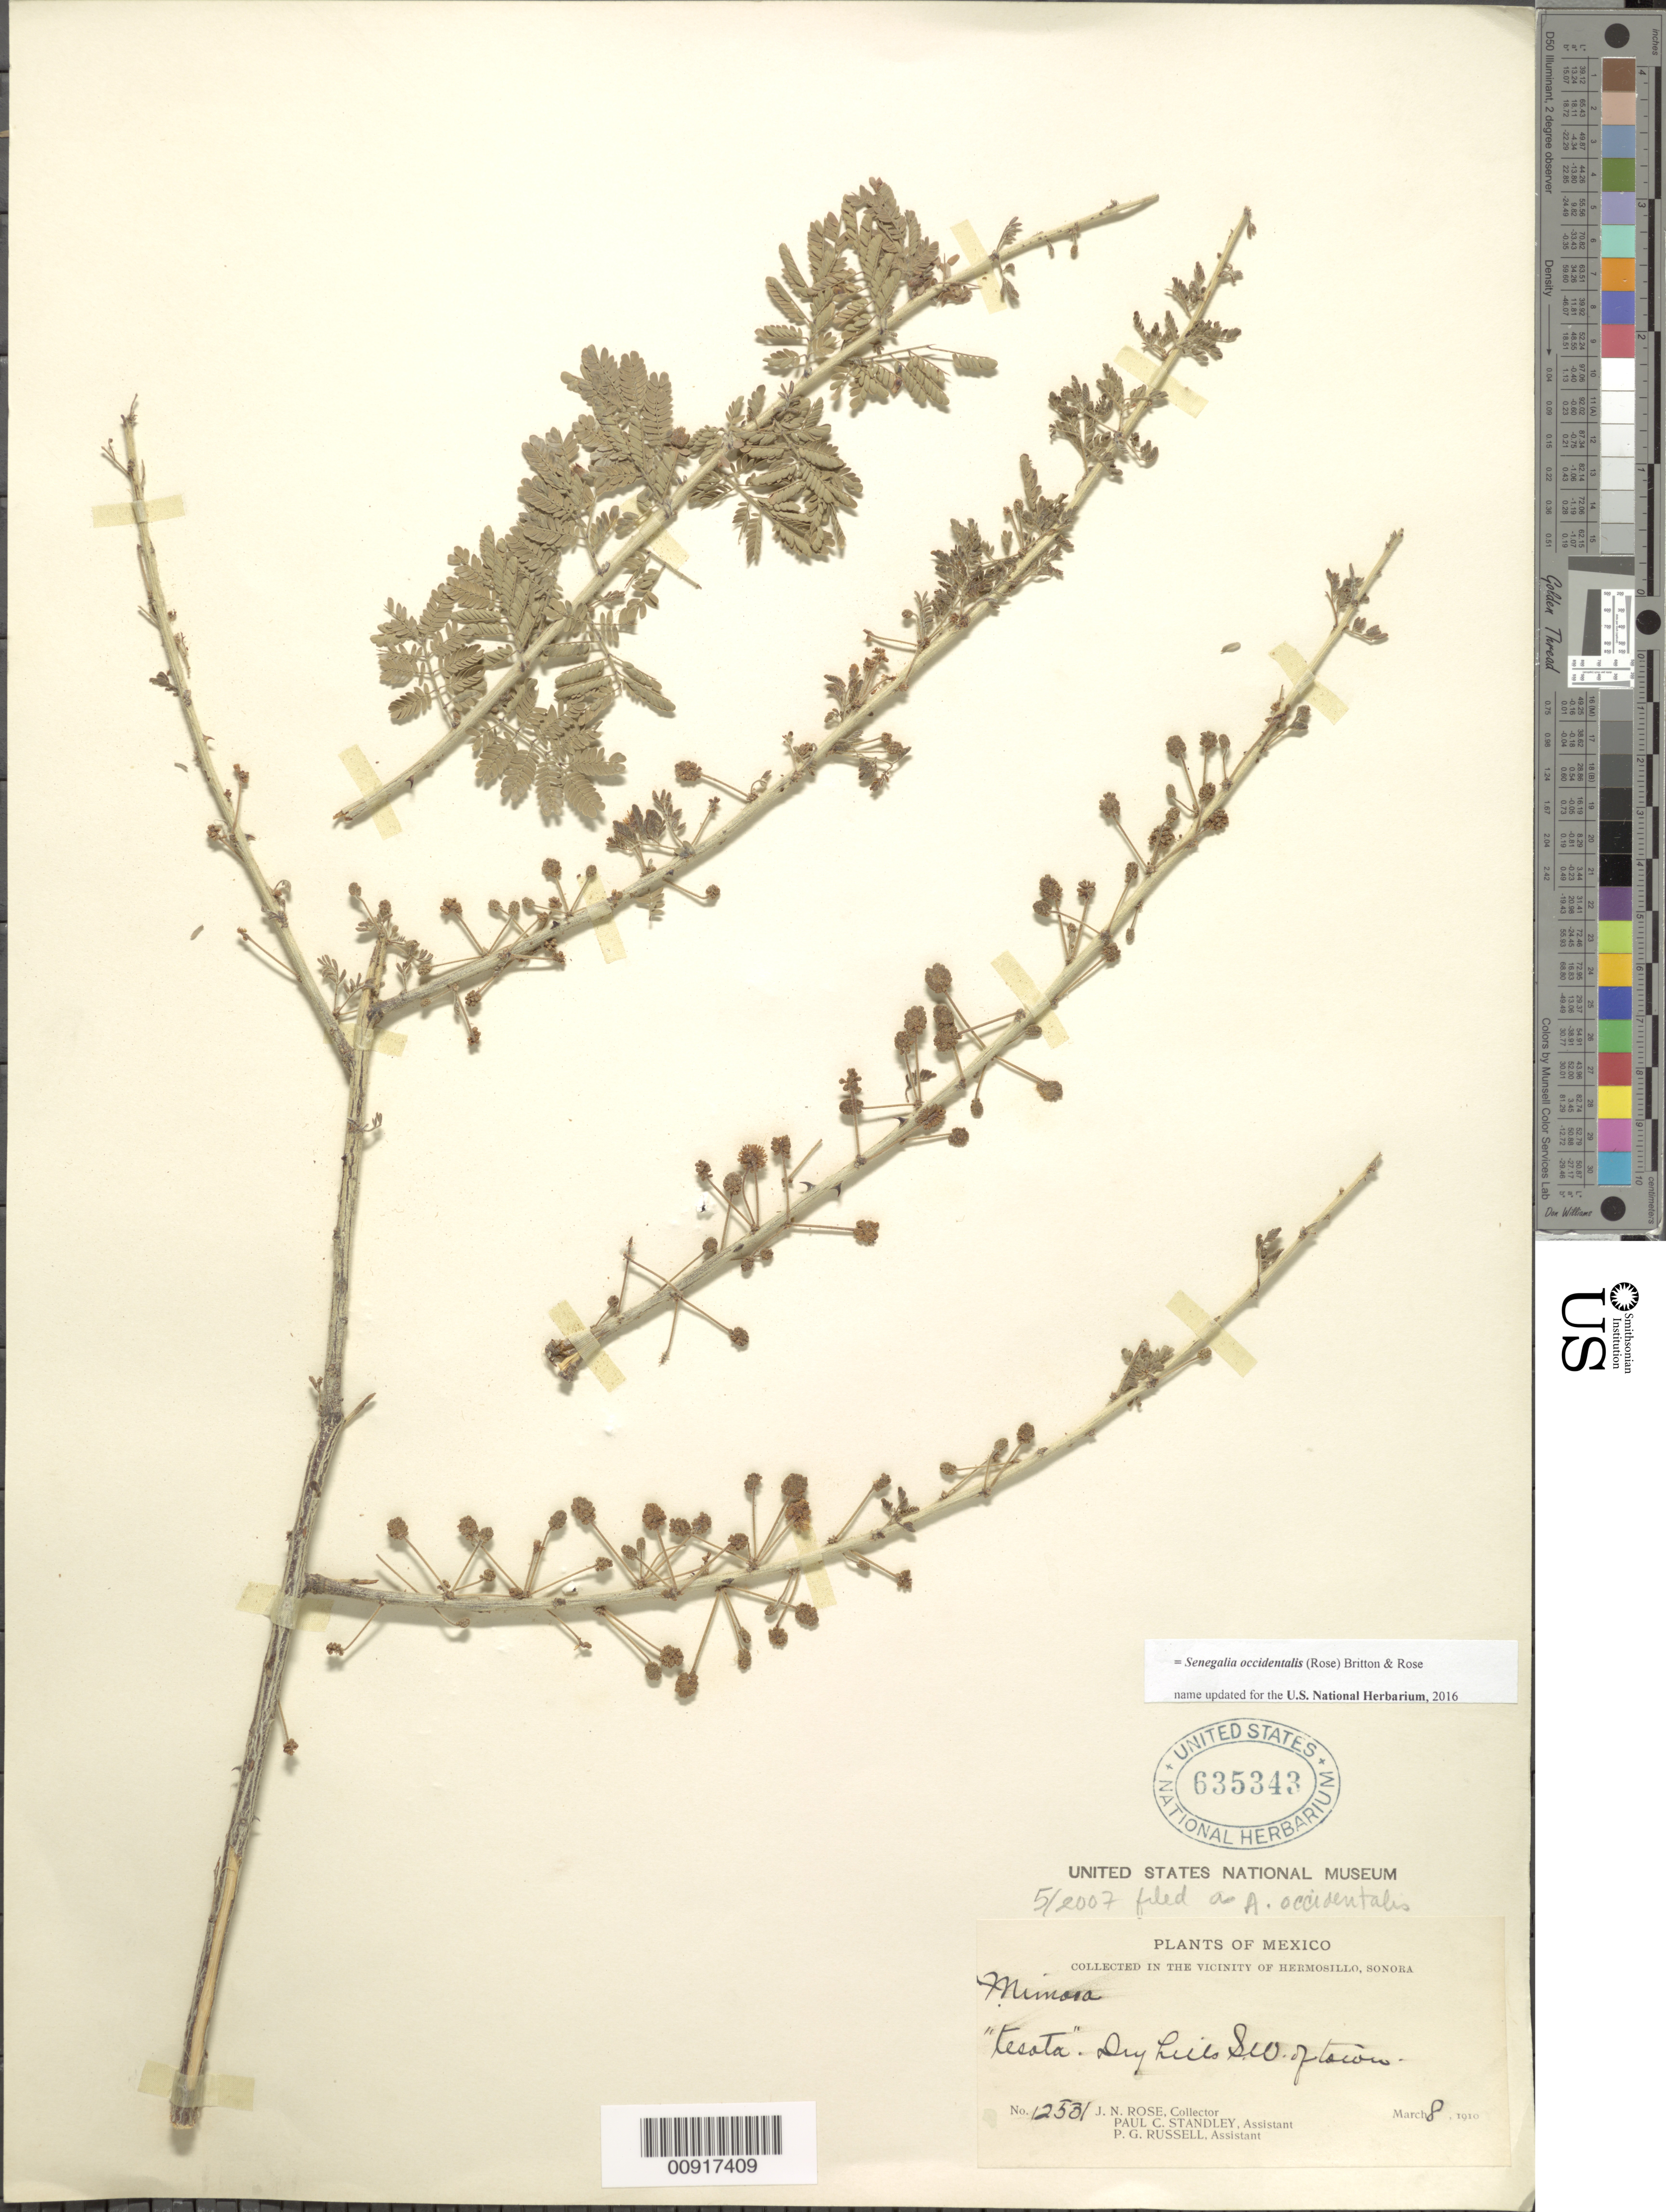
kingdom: Plantae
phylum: Tracheophyta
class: Magnoliopsida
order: Fabales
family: Fabaceae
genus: Senegalia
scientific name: Senegalia occidentalis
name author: (Rose) Britton & Rose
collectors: J. N. Rose, P. C. Standley & P. G. Russell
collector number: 12531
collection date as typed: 08 Mar 1910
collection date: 1910-03-08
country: Mexico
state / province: Sonora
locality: In the vicinity of Hermosillo, Sonora. Dry hills SW of town.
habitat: Dry hills.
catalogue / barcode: US 635343